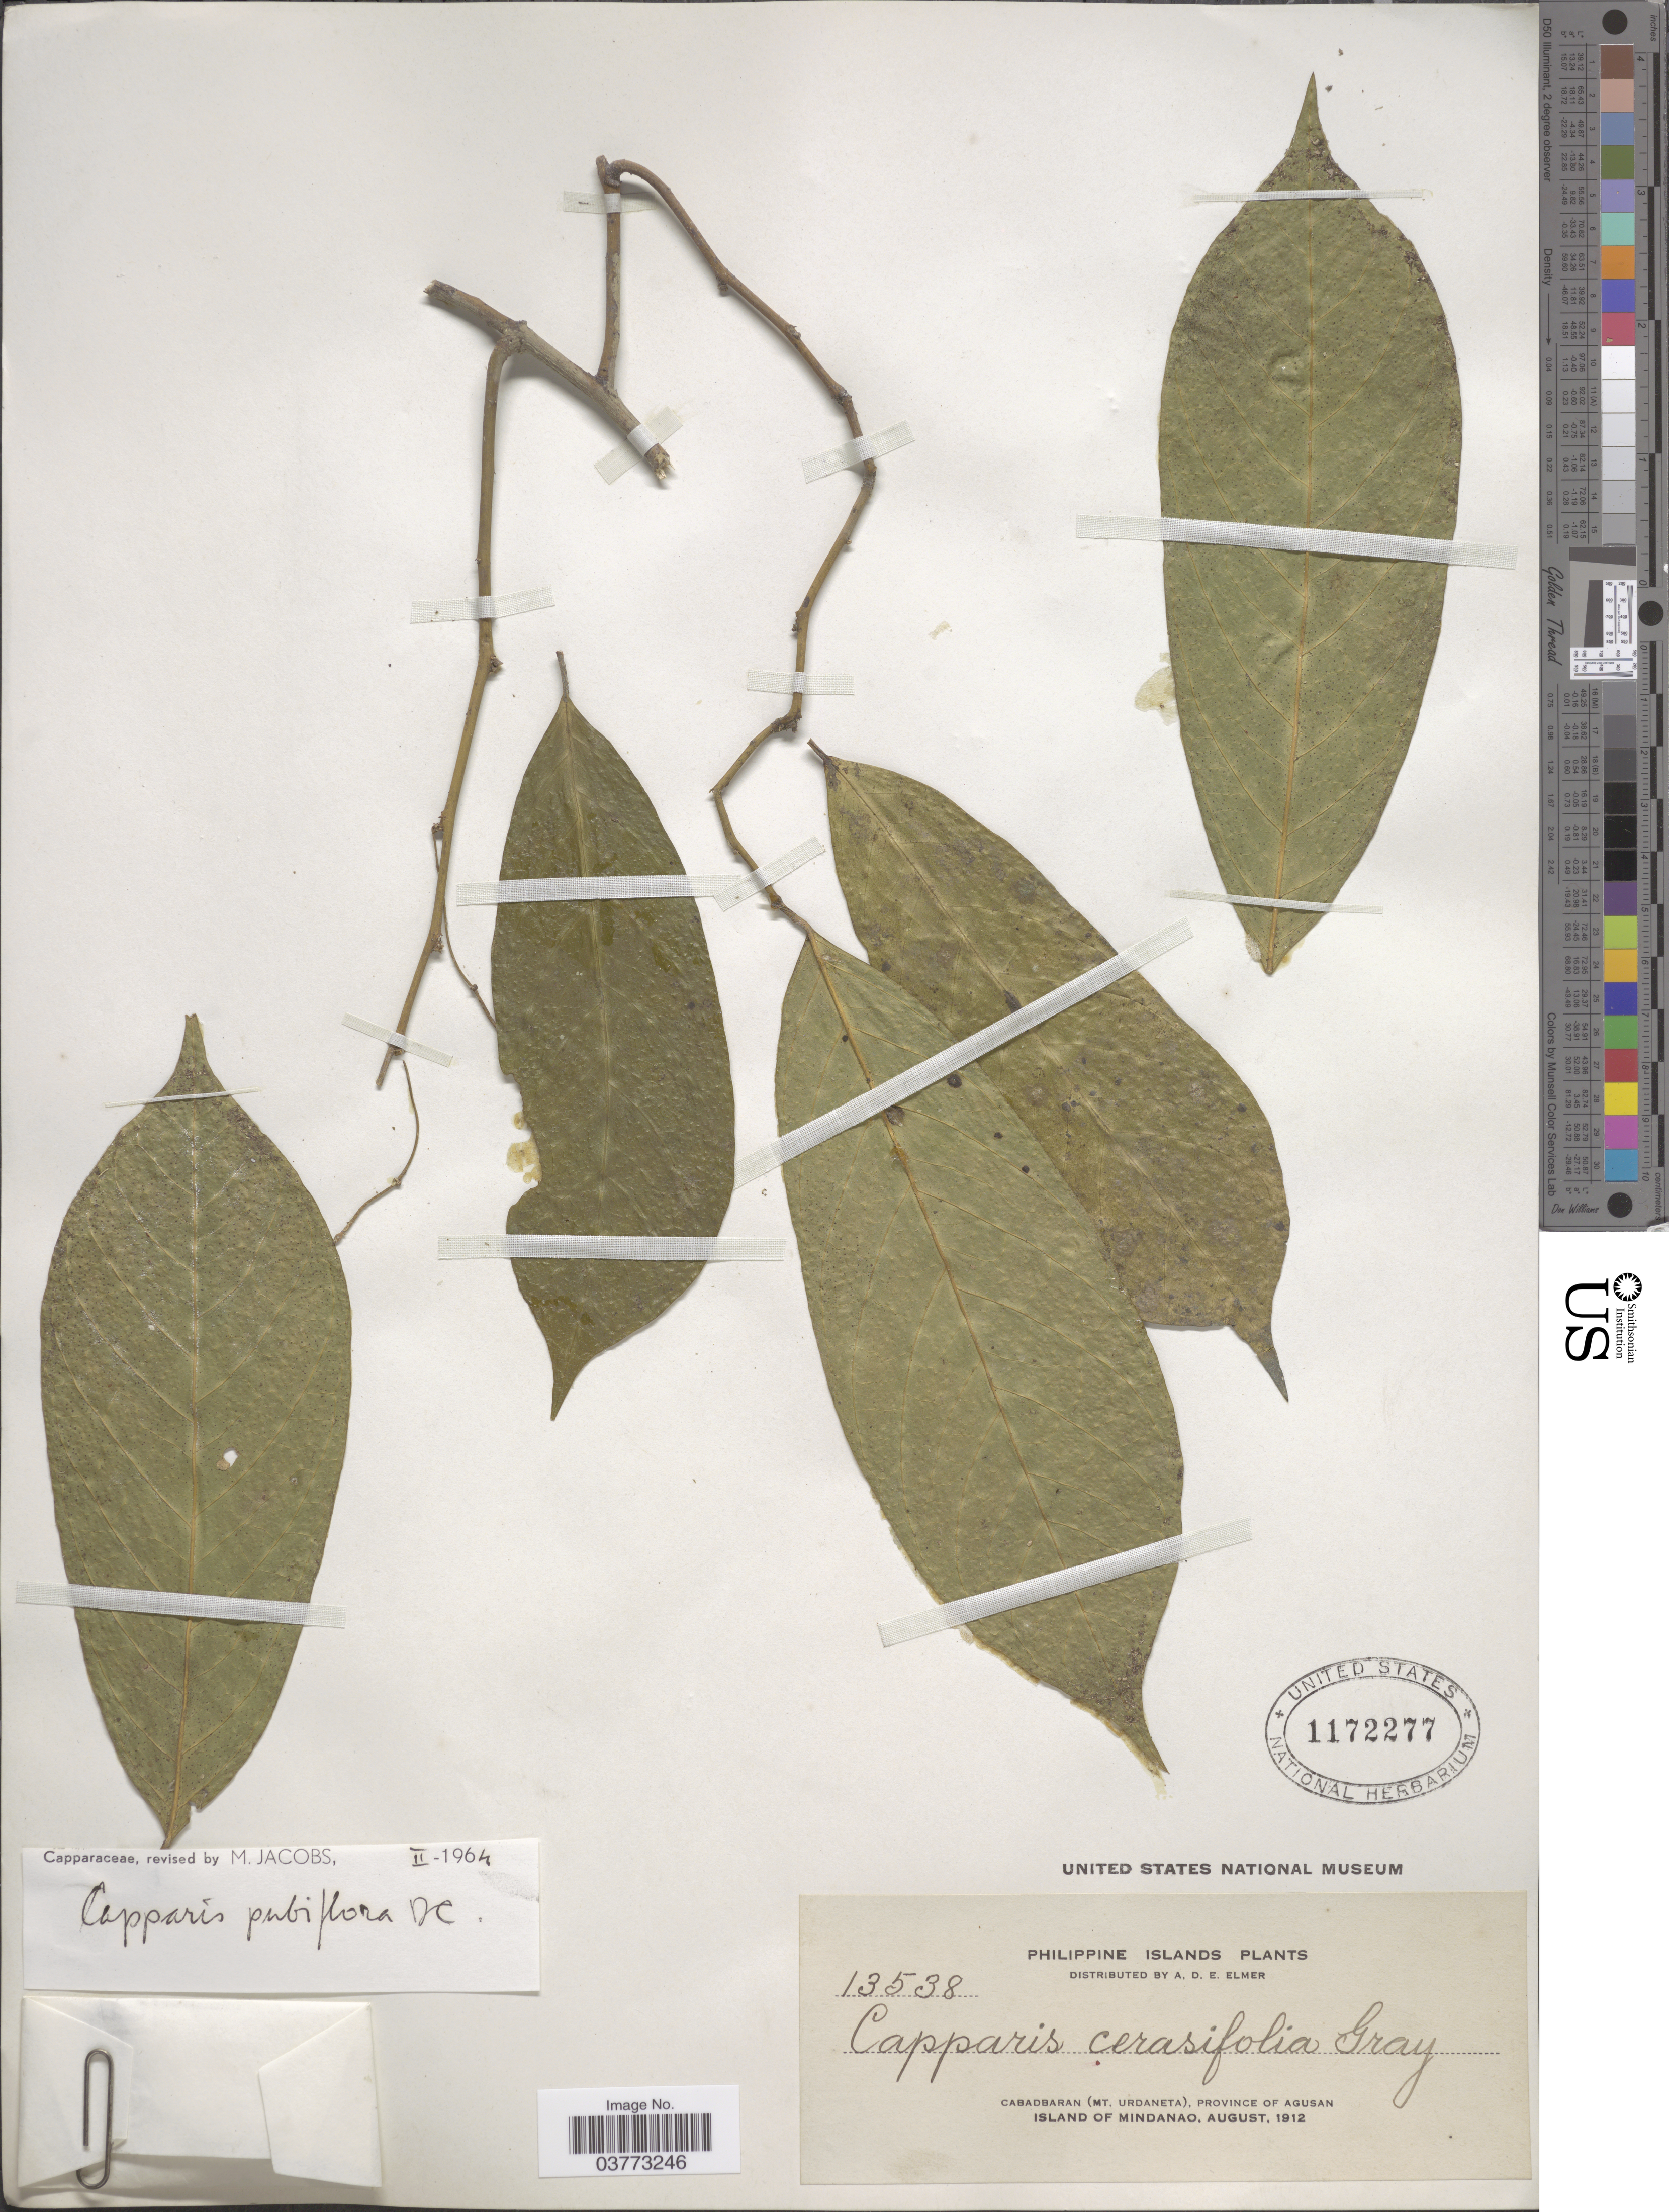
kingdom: Plantae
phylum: Tracheophyta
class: Magnoliopsida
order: Brassicales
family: Capparaceae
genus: Capparis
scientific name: Capparis pubiflora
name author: DC.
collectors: A. D. E. Elmer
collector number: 13538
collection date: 1912-08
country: Philippines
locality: Philippine Islands. Cabadbaran (Mt. Urdaneta), Province of Agusan. Island of Mindanao.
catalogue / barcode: US 1172277